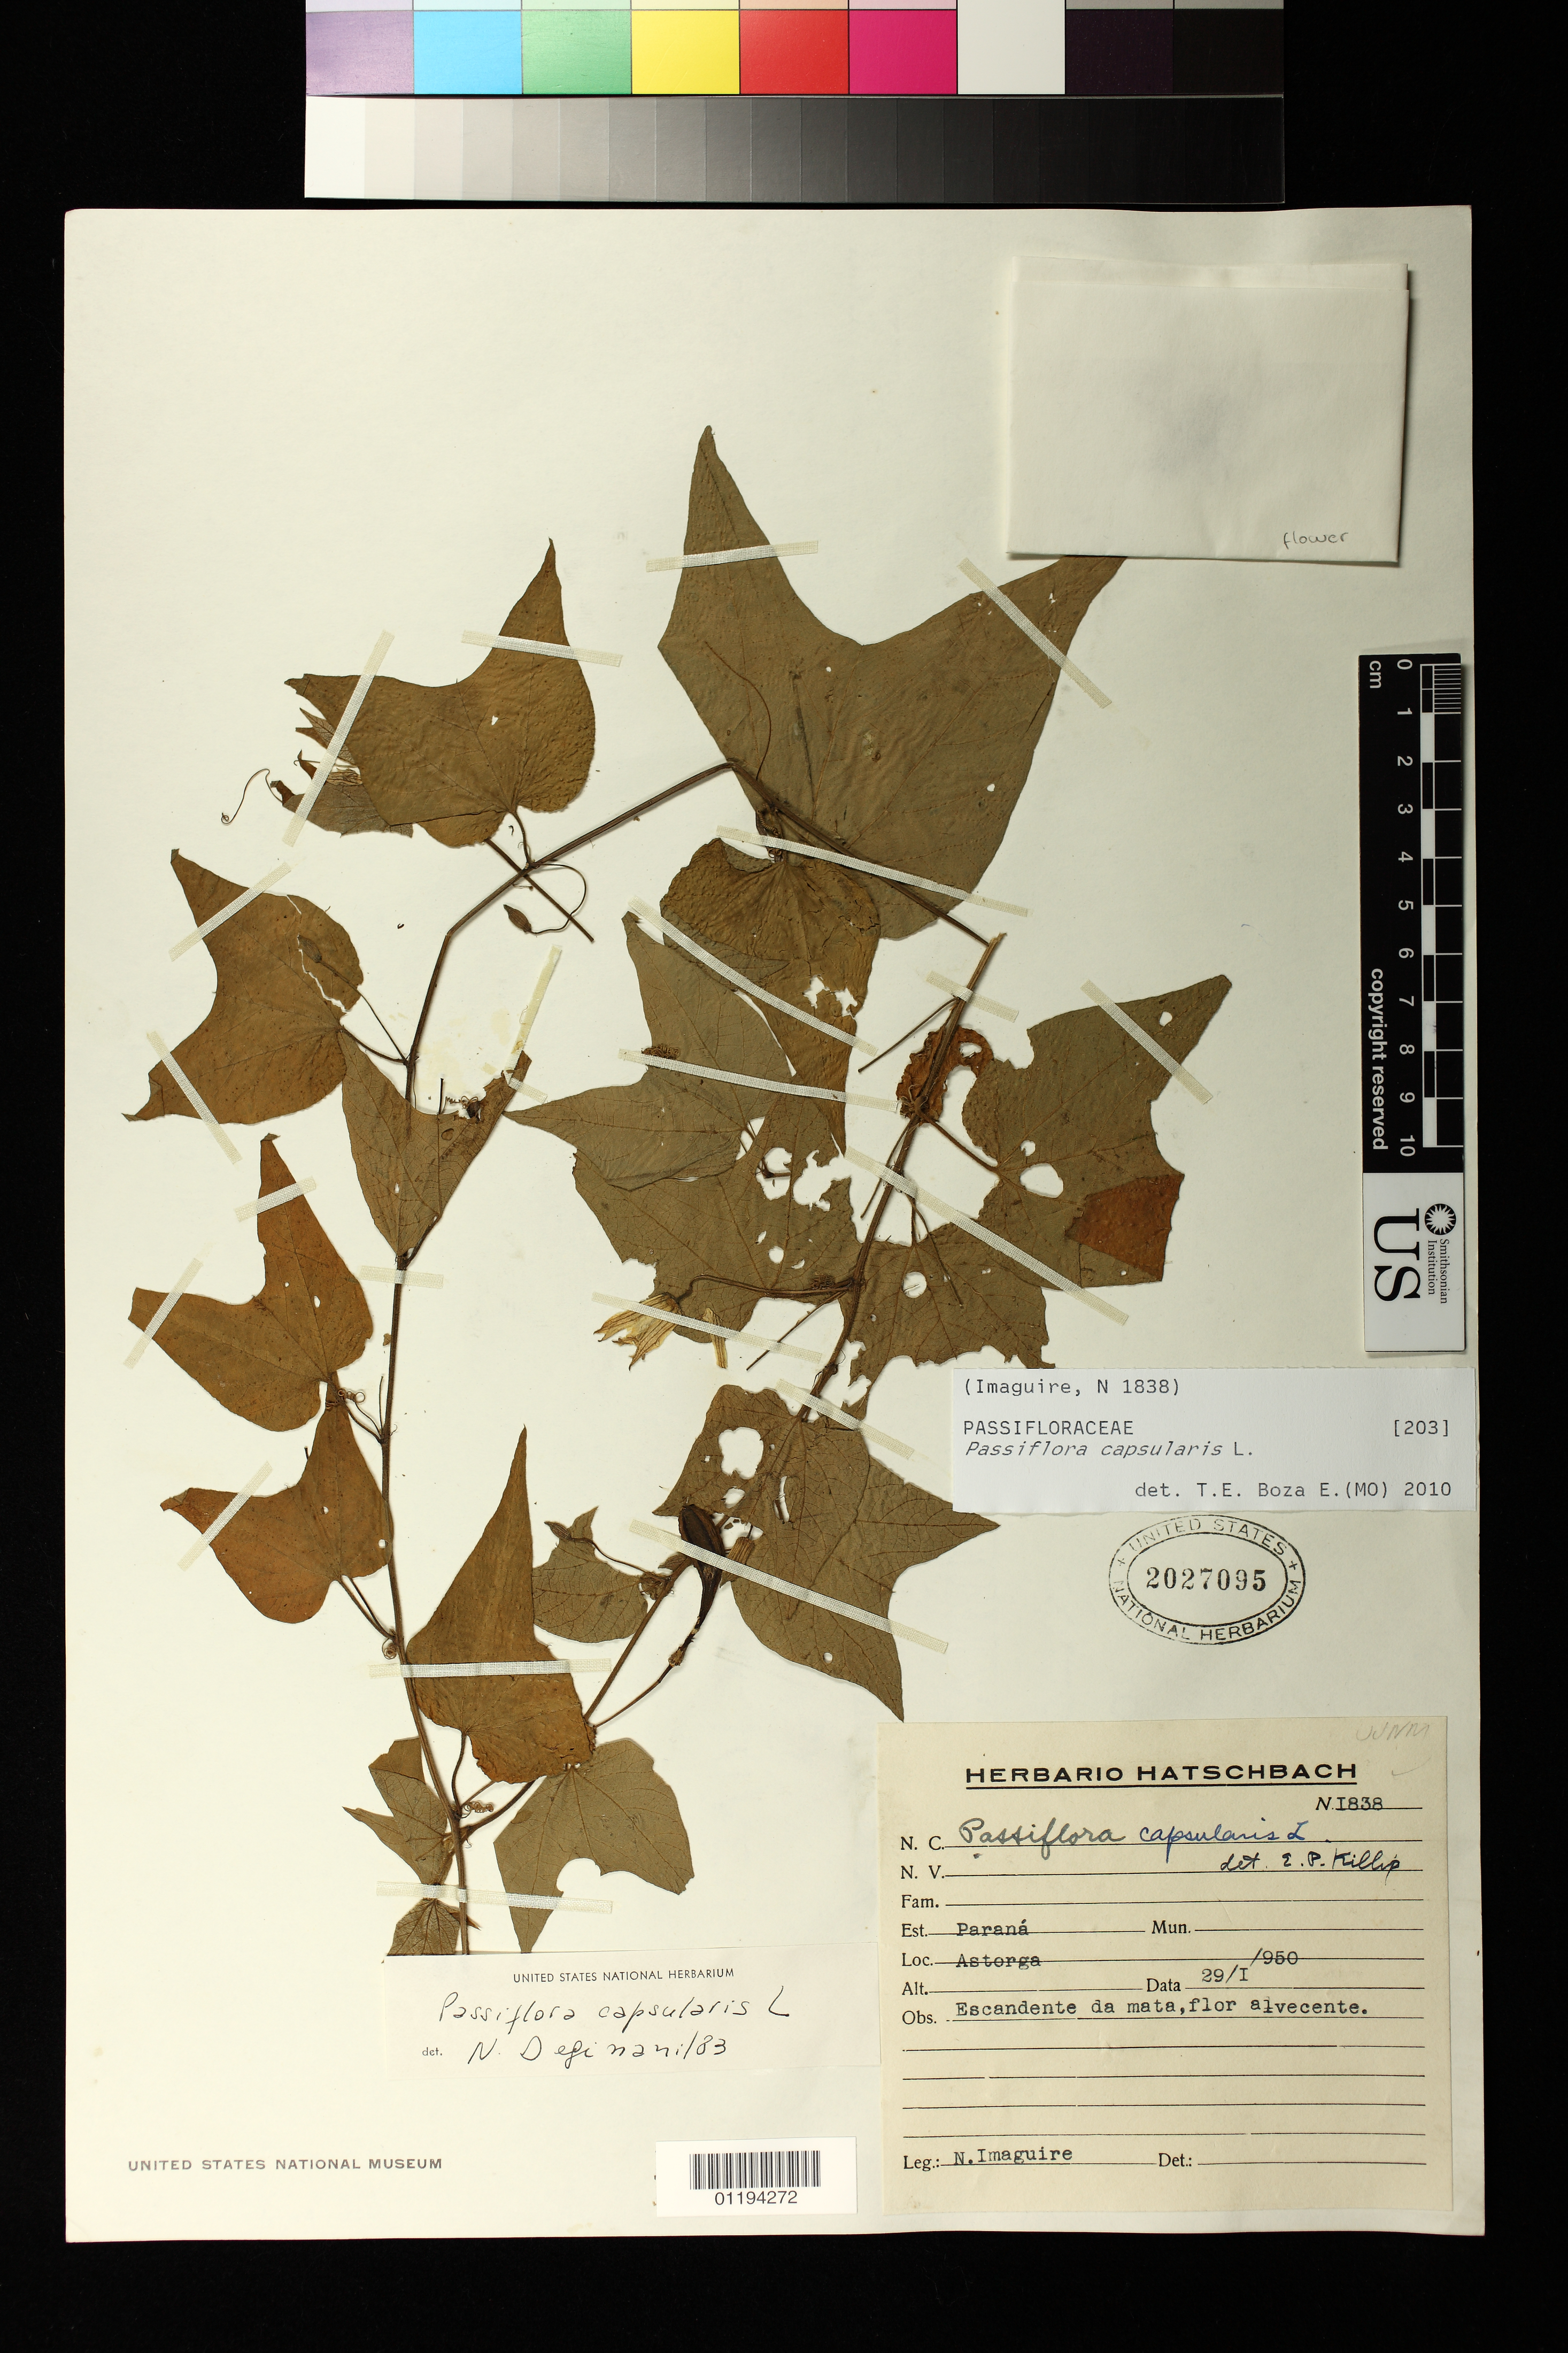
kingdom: Plantae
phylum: Tracheophyta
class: Magnoliopsida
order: Malpighiales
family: Passifloraceae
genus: Passiflora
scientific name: Passiflora capsularis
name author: L.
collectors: N. Imaguire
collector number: I838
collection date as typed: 29 Jan 1950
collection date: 1950-01-29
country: Brazil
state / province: Paraná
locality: Astorga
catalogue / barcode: US 2027095